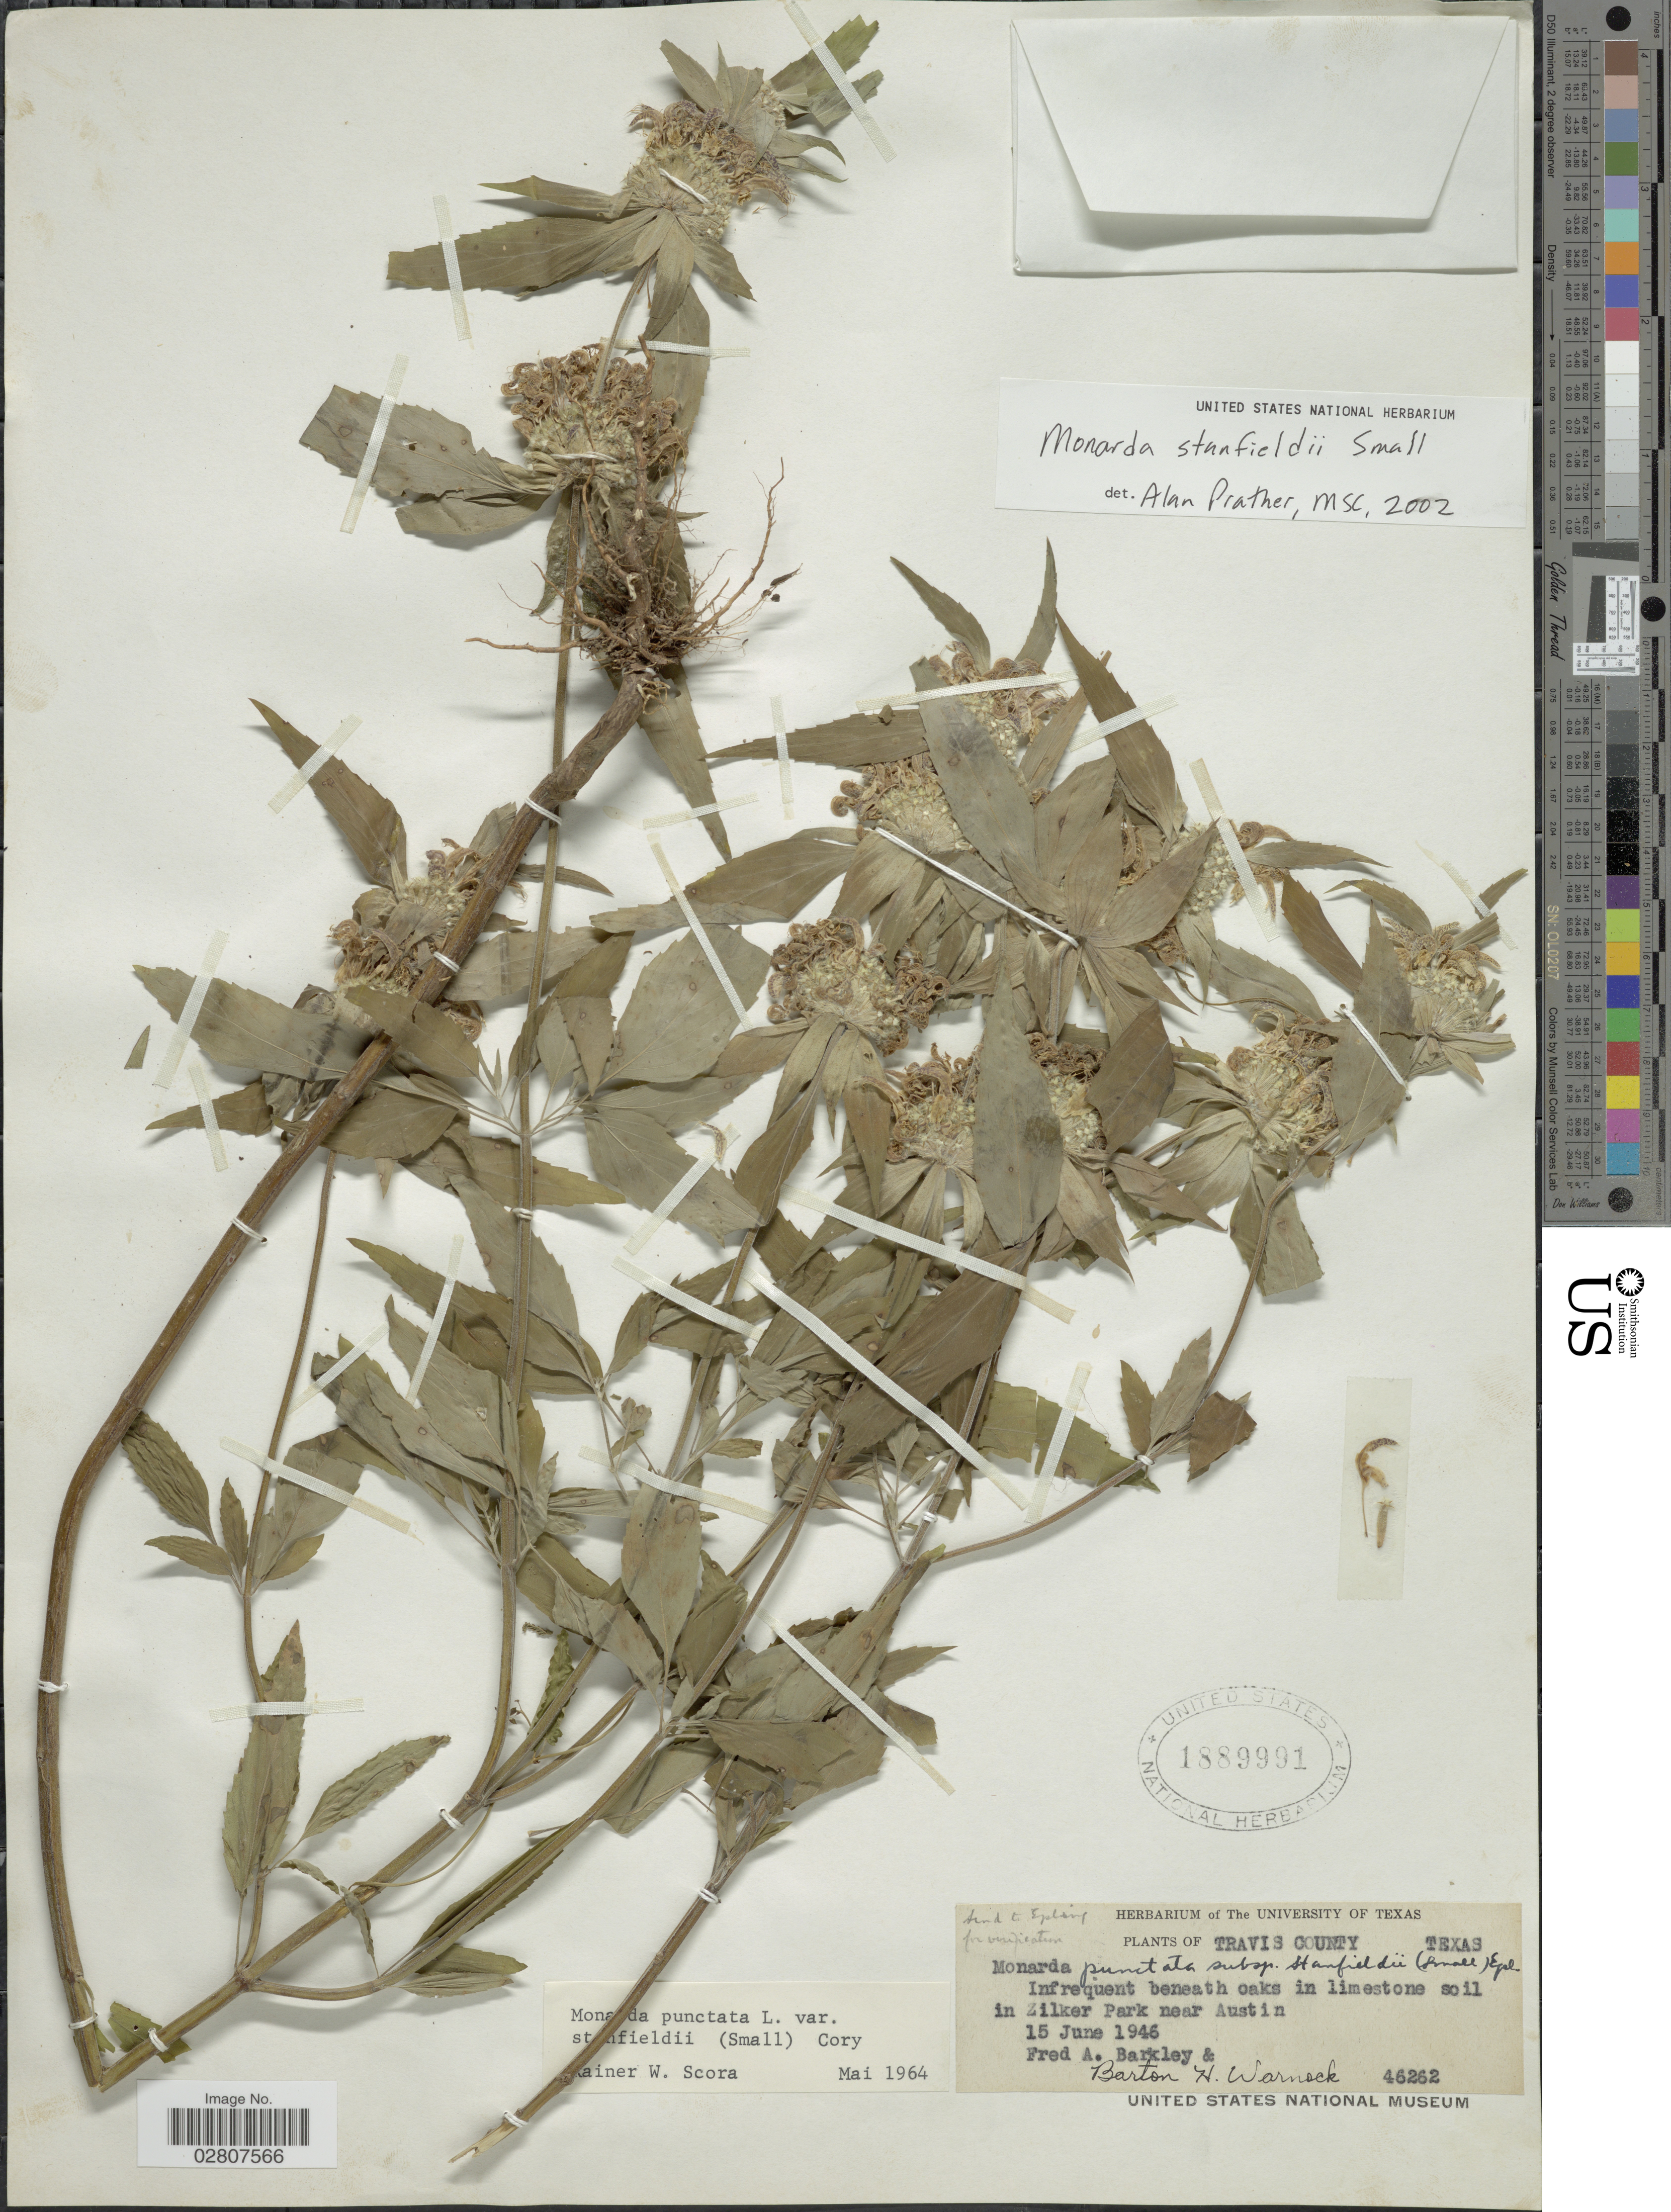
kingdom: Plantae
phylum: Tracheophyta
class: Magnoliopsida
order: Lamiales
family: Lamiaceae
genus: Monarda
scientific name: Monarda stanfieldii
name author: Small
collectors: F. A. Barkley & B. H. Warnock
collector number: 46262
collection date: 1946-06-15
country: United States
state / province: Texas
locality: Travis County, in Zilker Park near Austin.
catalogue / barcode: US 1889991